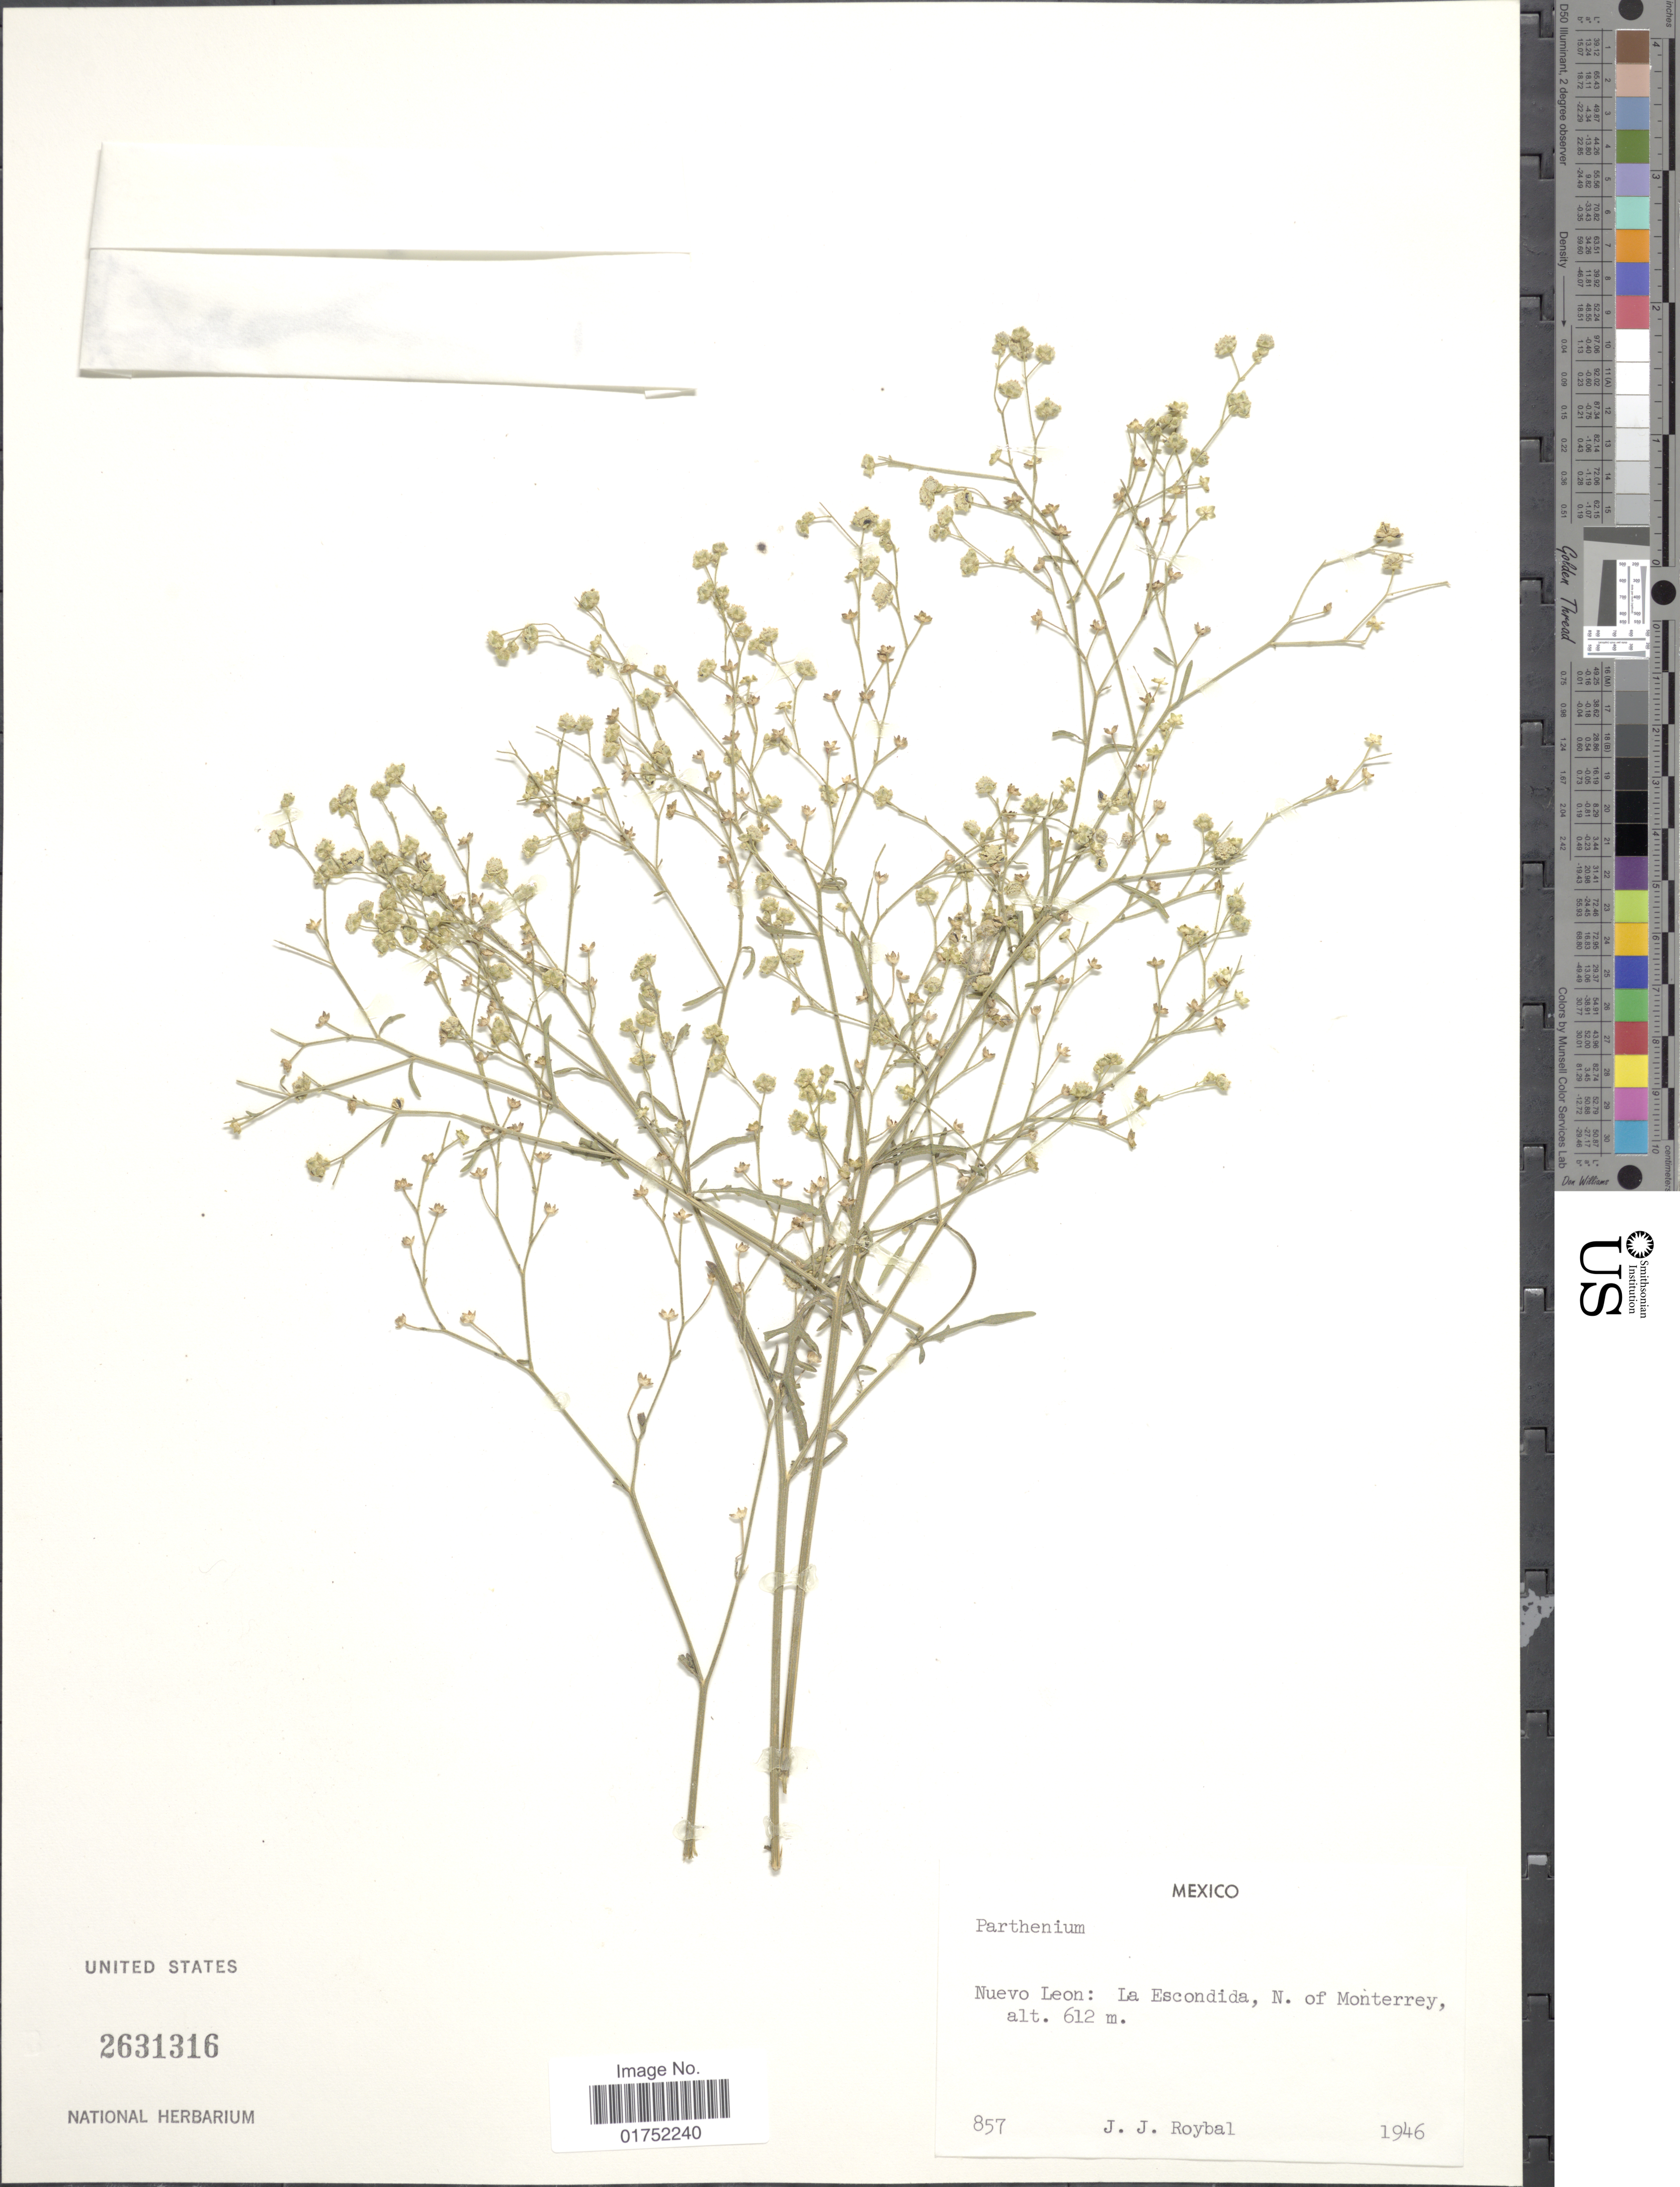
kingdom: Plantae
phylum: Tracheophyta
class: Magnoliopsida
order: Asterales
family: Asteraceae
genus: Parthenium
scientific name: Parthenium sp.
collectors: J. J. Roybal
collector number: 857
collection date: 1946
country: Mexico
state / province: Nuevo León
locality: La Escondida, N of Monterrey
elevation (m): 612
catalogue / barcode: US 2631316